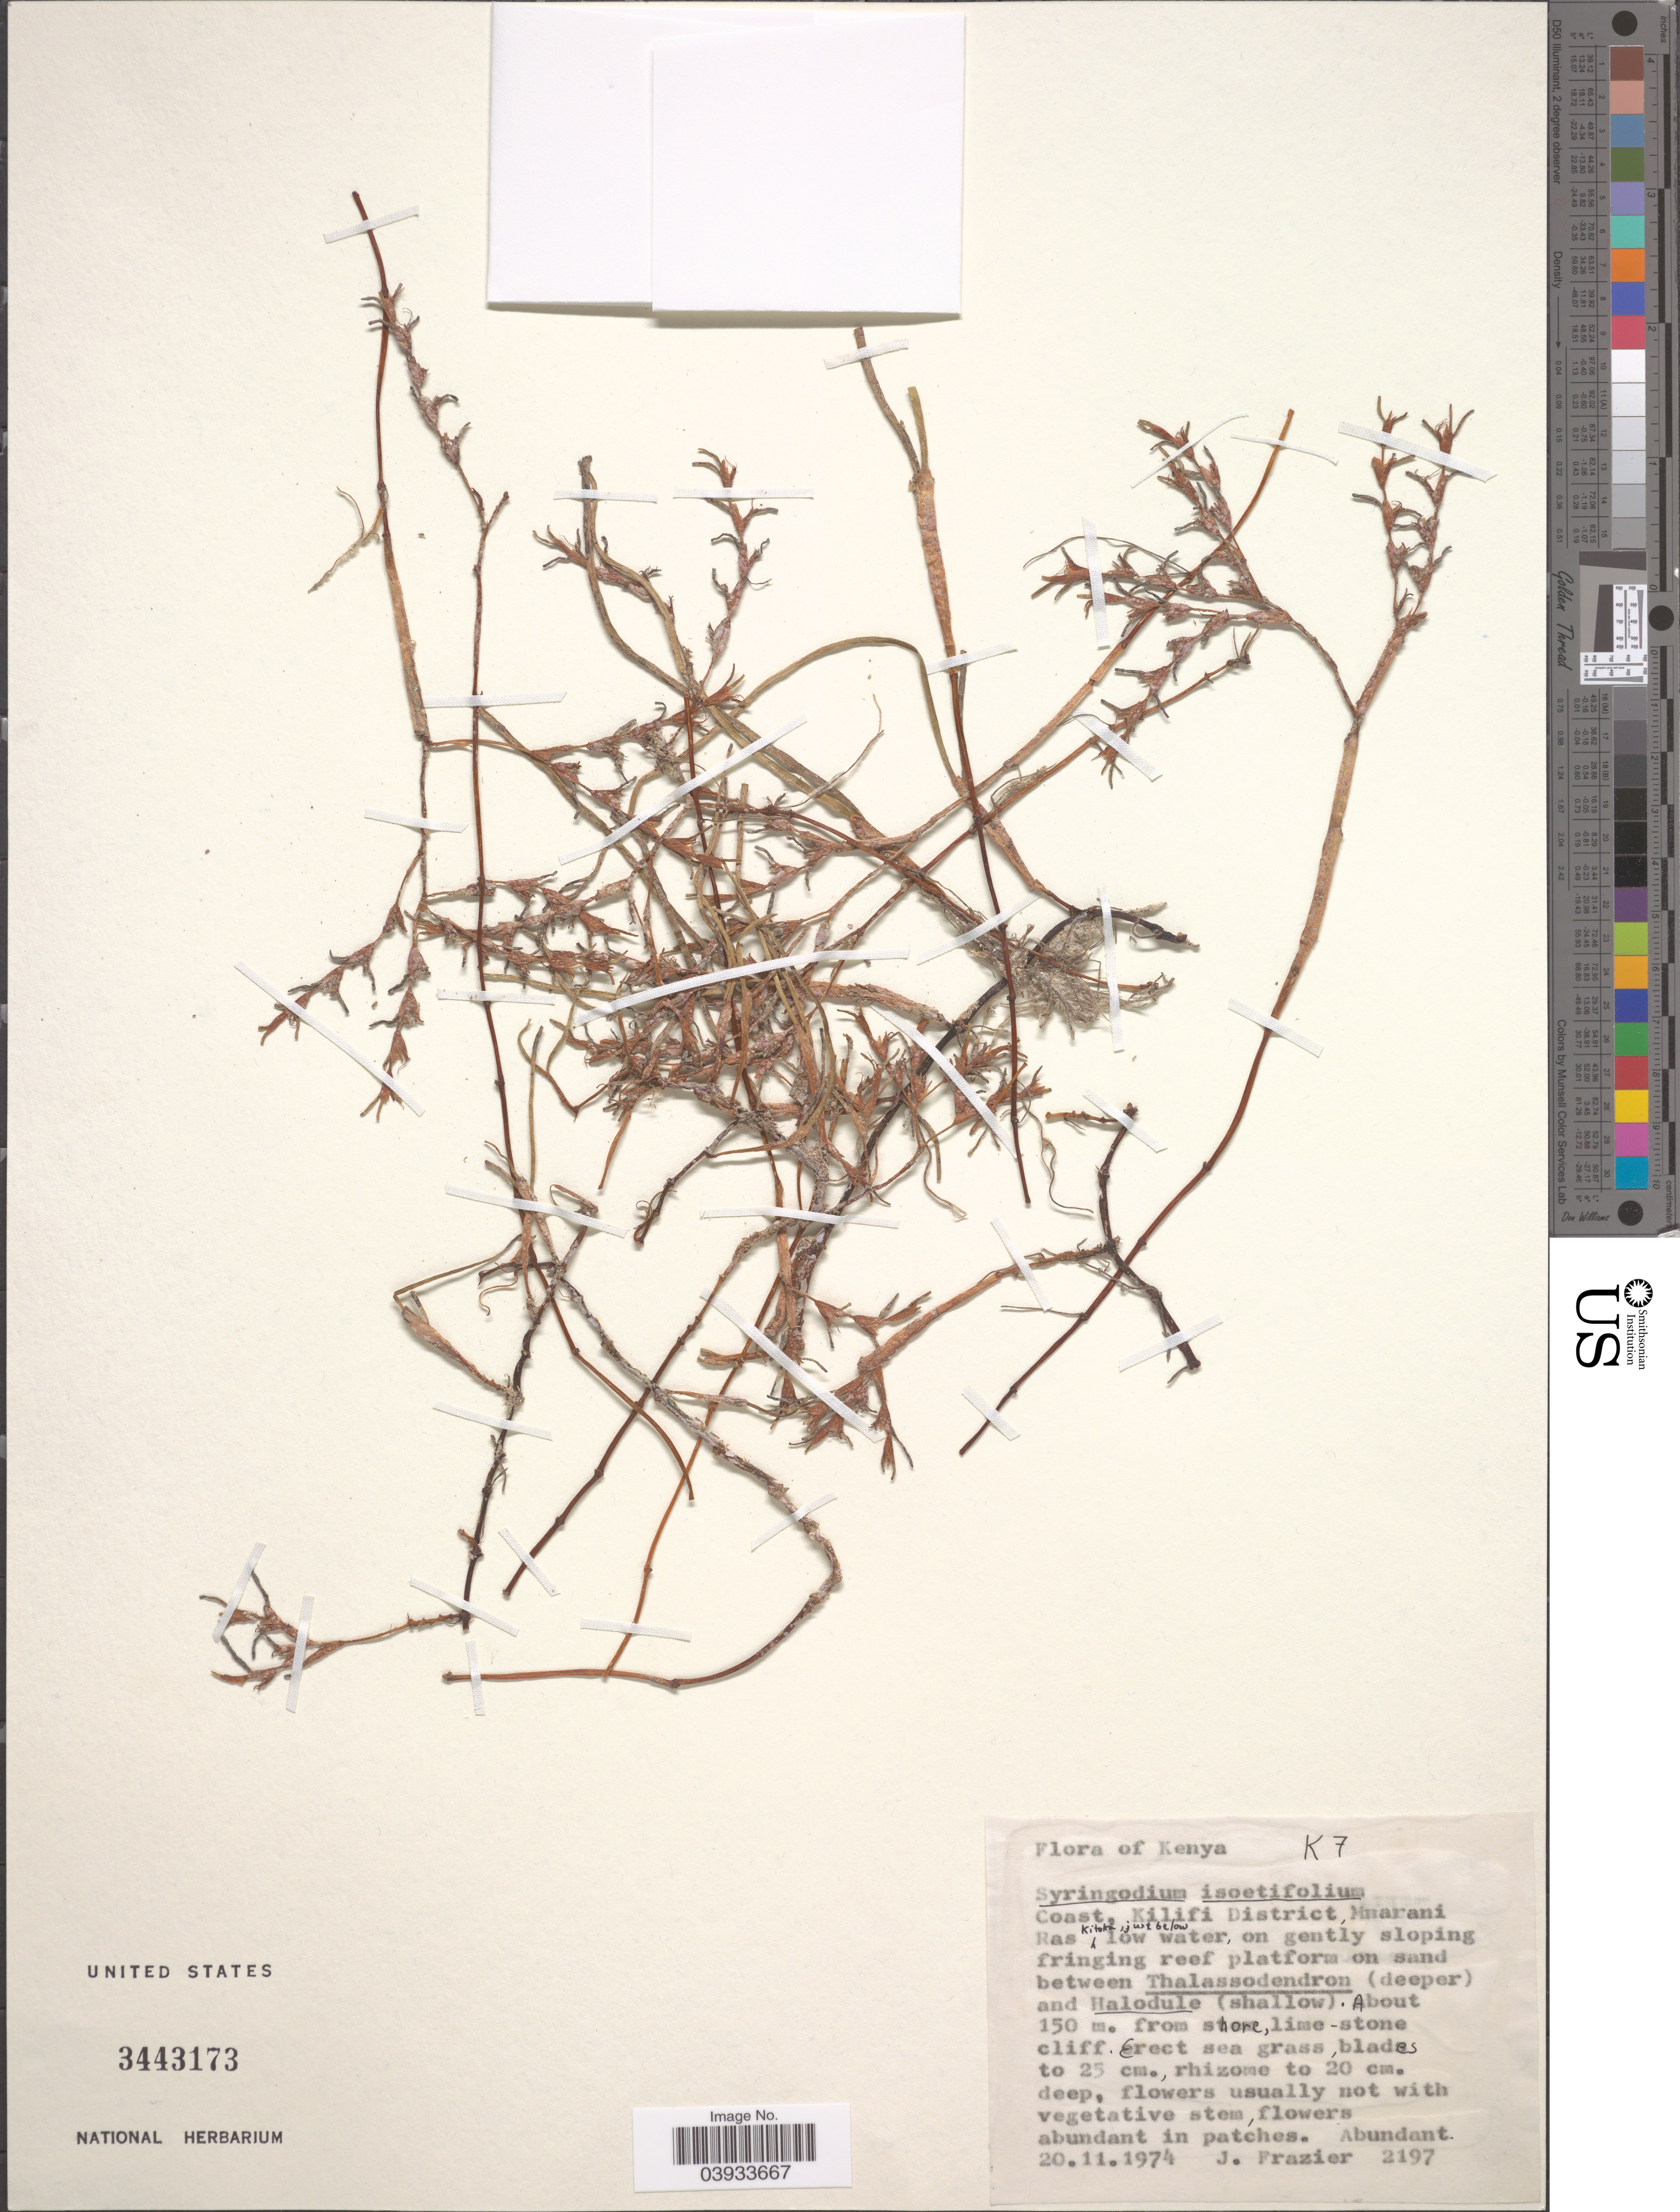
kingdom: Plantae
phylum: Tracheophyta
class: Liliopsida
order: Alismatales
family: Cymodoceaceae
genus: Syringodium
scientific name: Syringodium sp.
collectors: J. Frazier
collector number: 2197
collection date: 1974-11-20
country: Kenya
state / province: Kilifi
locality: K7. Coast, Kilifi District, Mnarani Ras Kitoka, just [interpreted] below low water. From shore, lime-stone cliff.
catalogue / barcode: US 3443173